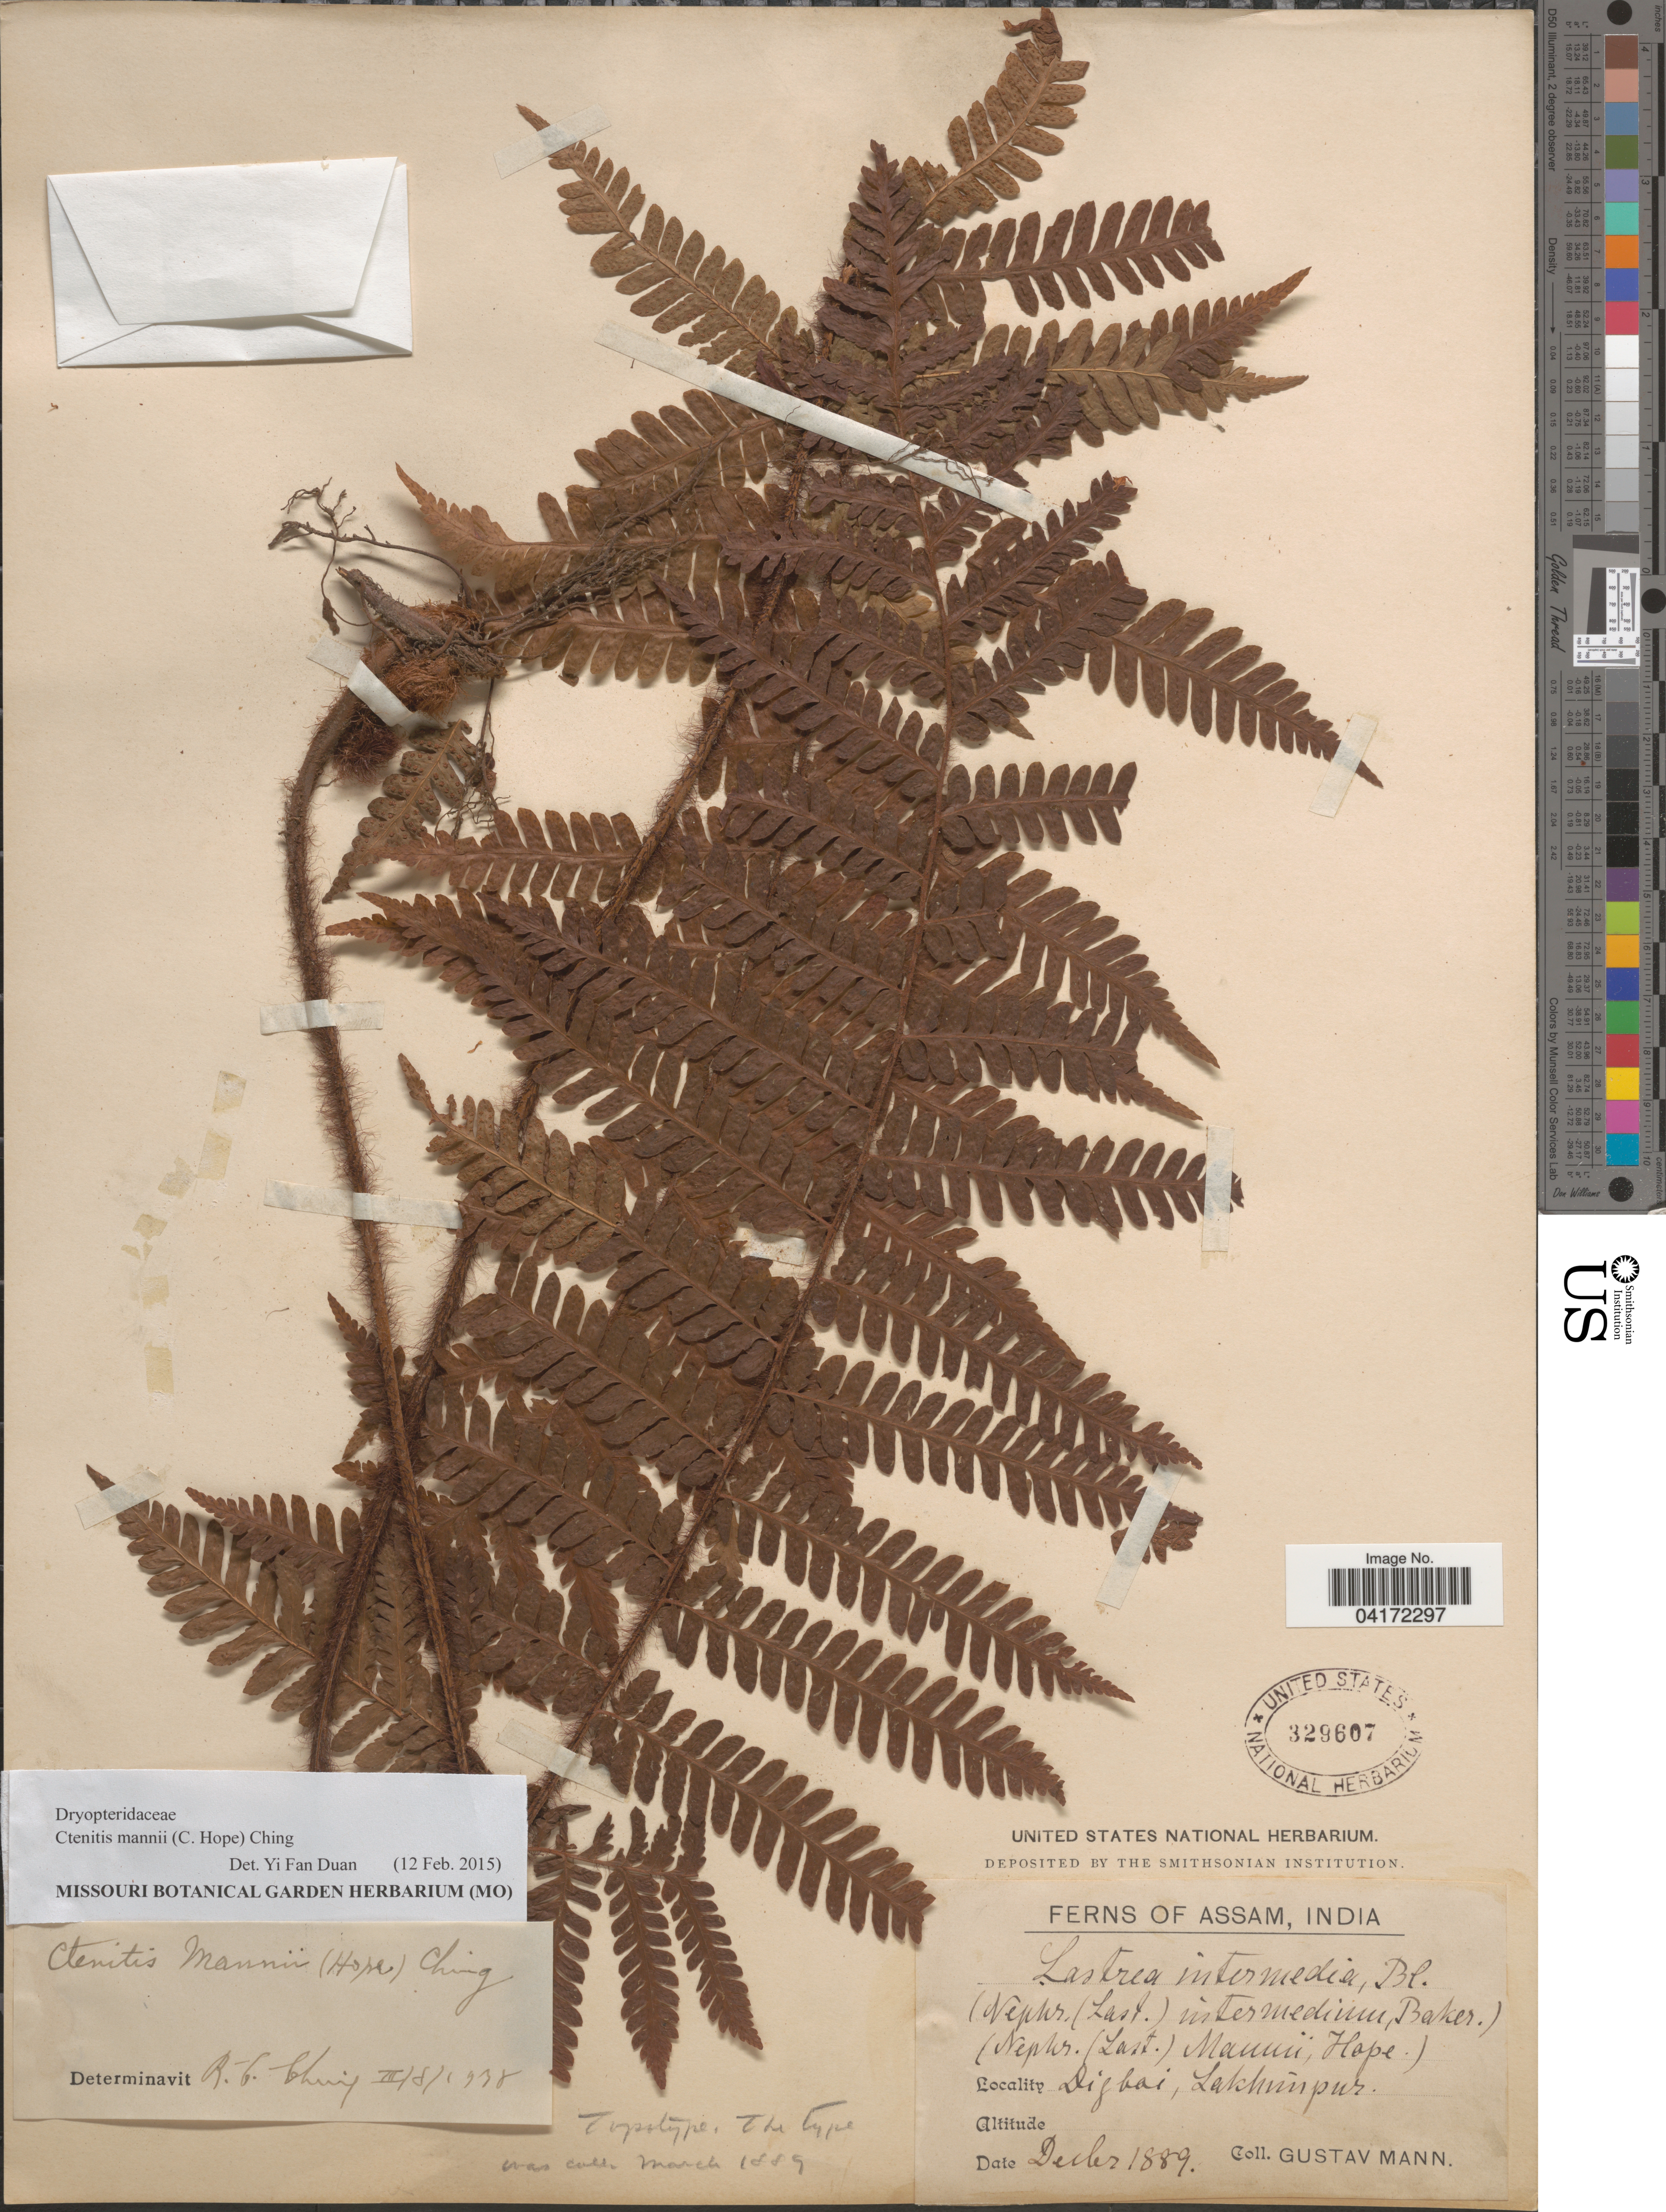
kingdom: Plantae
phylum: Tracheophyta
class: Polypodiopsida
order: Polypodiales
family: Dryopteridaceae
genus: Ctenitis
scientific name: Ctenitis mannii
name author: (C. Hope) Ching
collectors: G. Mann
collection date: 1889-12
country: India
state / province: Assam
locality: Digbai, Lakhimpur.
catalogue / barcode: US 329607